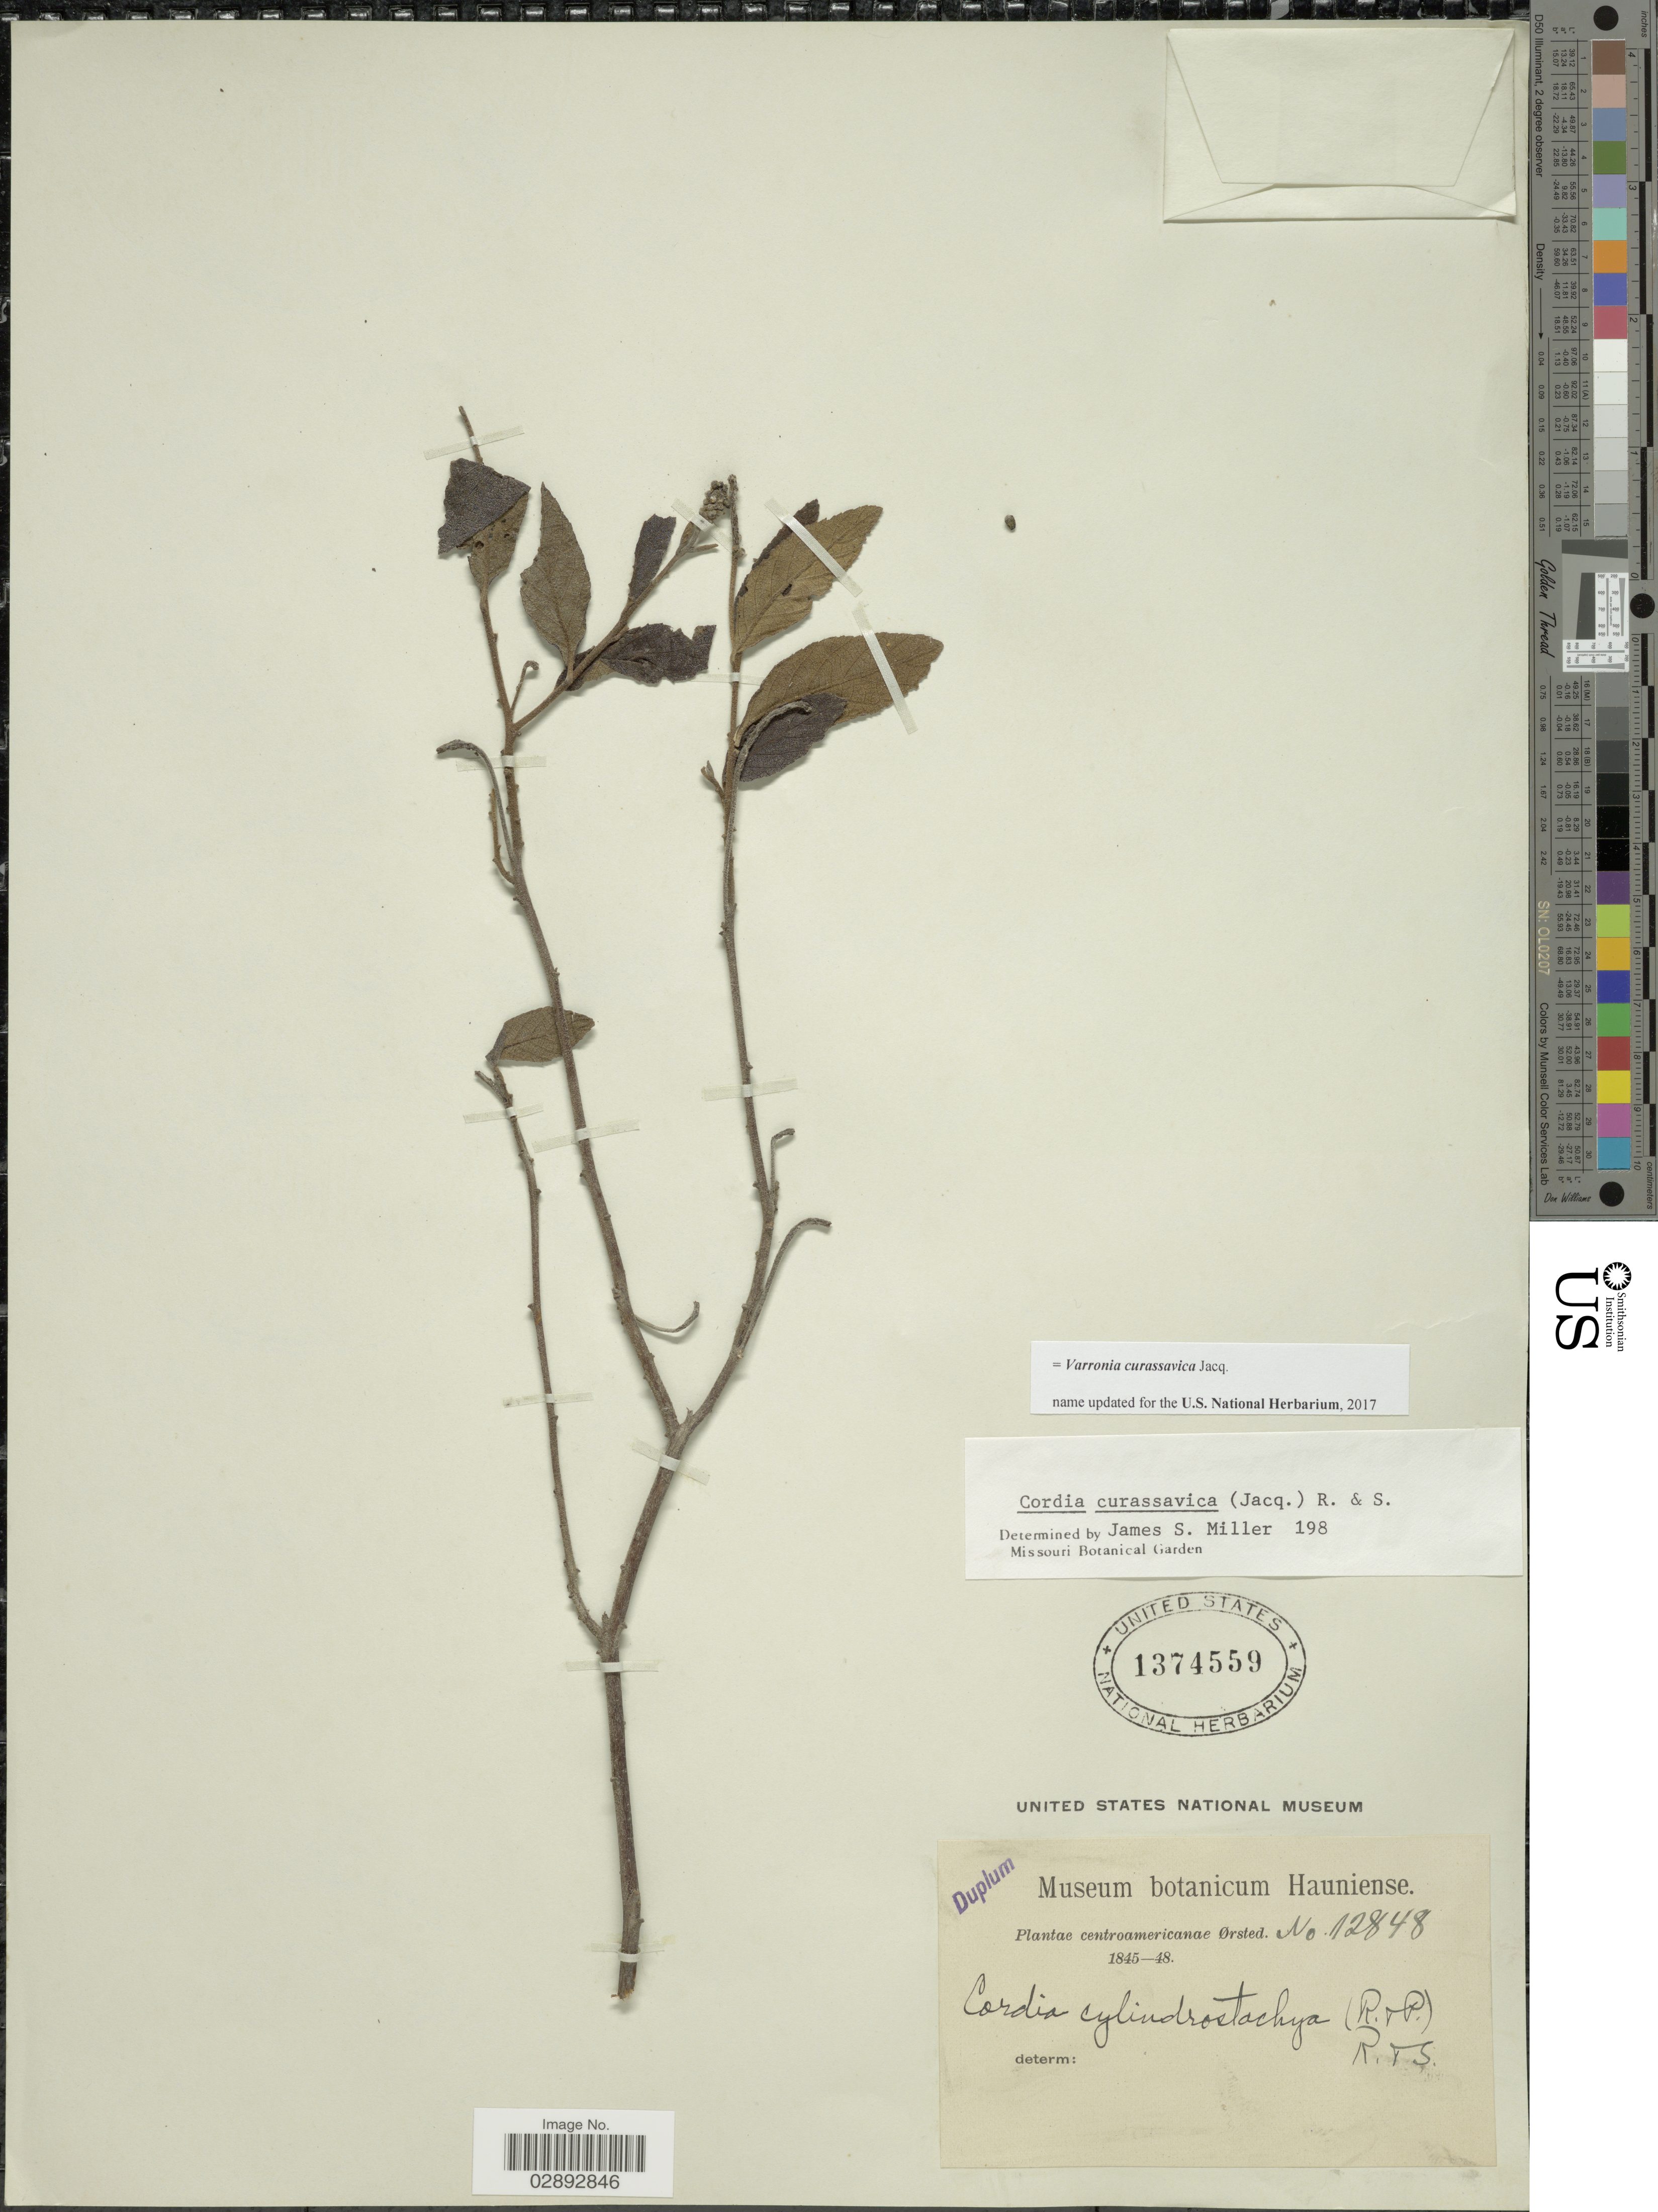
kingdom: Plantae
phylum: Tracheophyta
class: Magnoliopsida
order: Boraginales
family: Cordiaceae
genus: Varronia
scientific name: Varronia curassavica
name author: Jacq.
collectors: Ørsted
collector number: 12848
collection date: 1845/1848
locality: Centroamericanae.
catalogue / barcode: US 1374559